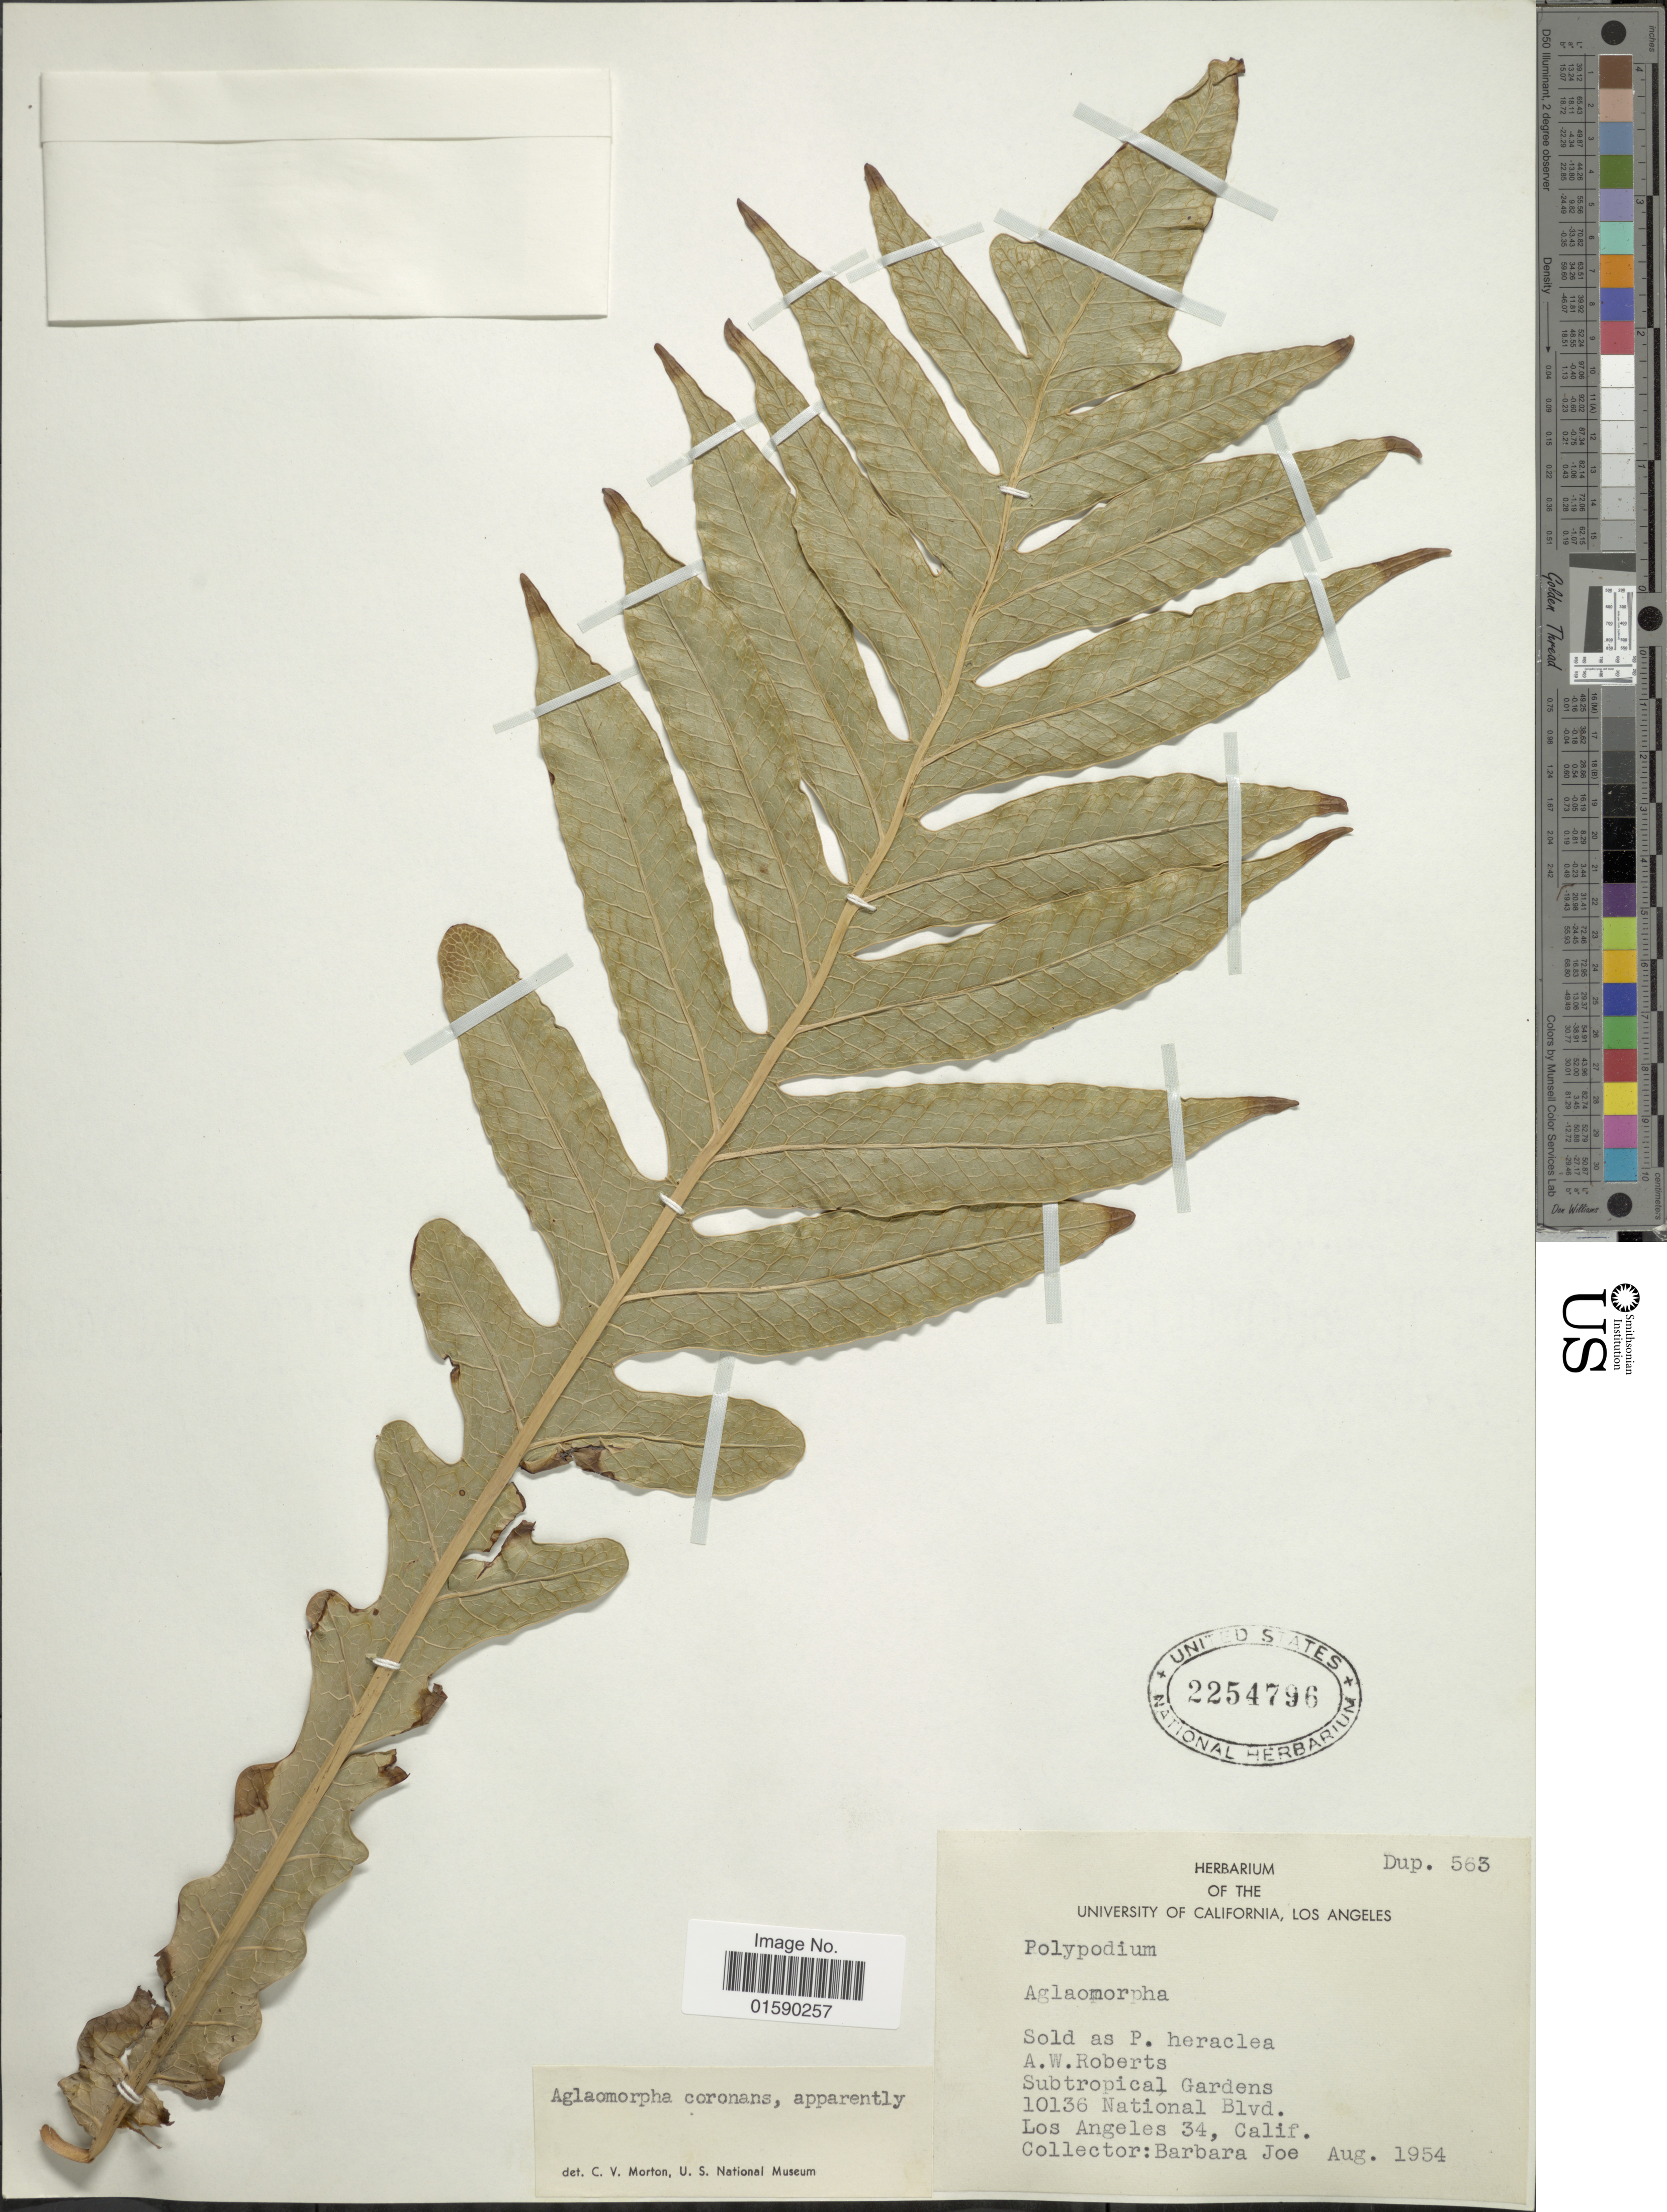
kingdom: Plantae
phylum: Tracheophyta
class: Polypodiopsida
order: Polypodiales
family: Polypodiaceae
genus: Aglaomorpha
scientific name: Aglaomorpha coronans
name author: (Wall. ex Mett.) Copel.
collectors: B. Joe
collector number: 563?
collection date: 1954-08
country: United States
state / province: California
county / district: Los Angeles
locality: Subtropical Gardens, 10136 National Blvd, Los Angeles 34, Calif.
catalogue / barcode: US 2254796